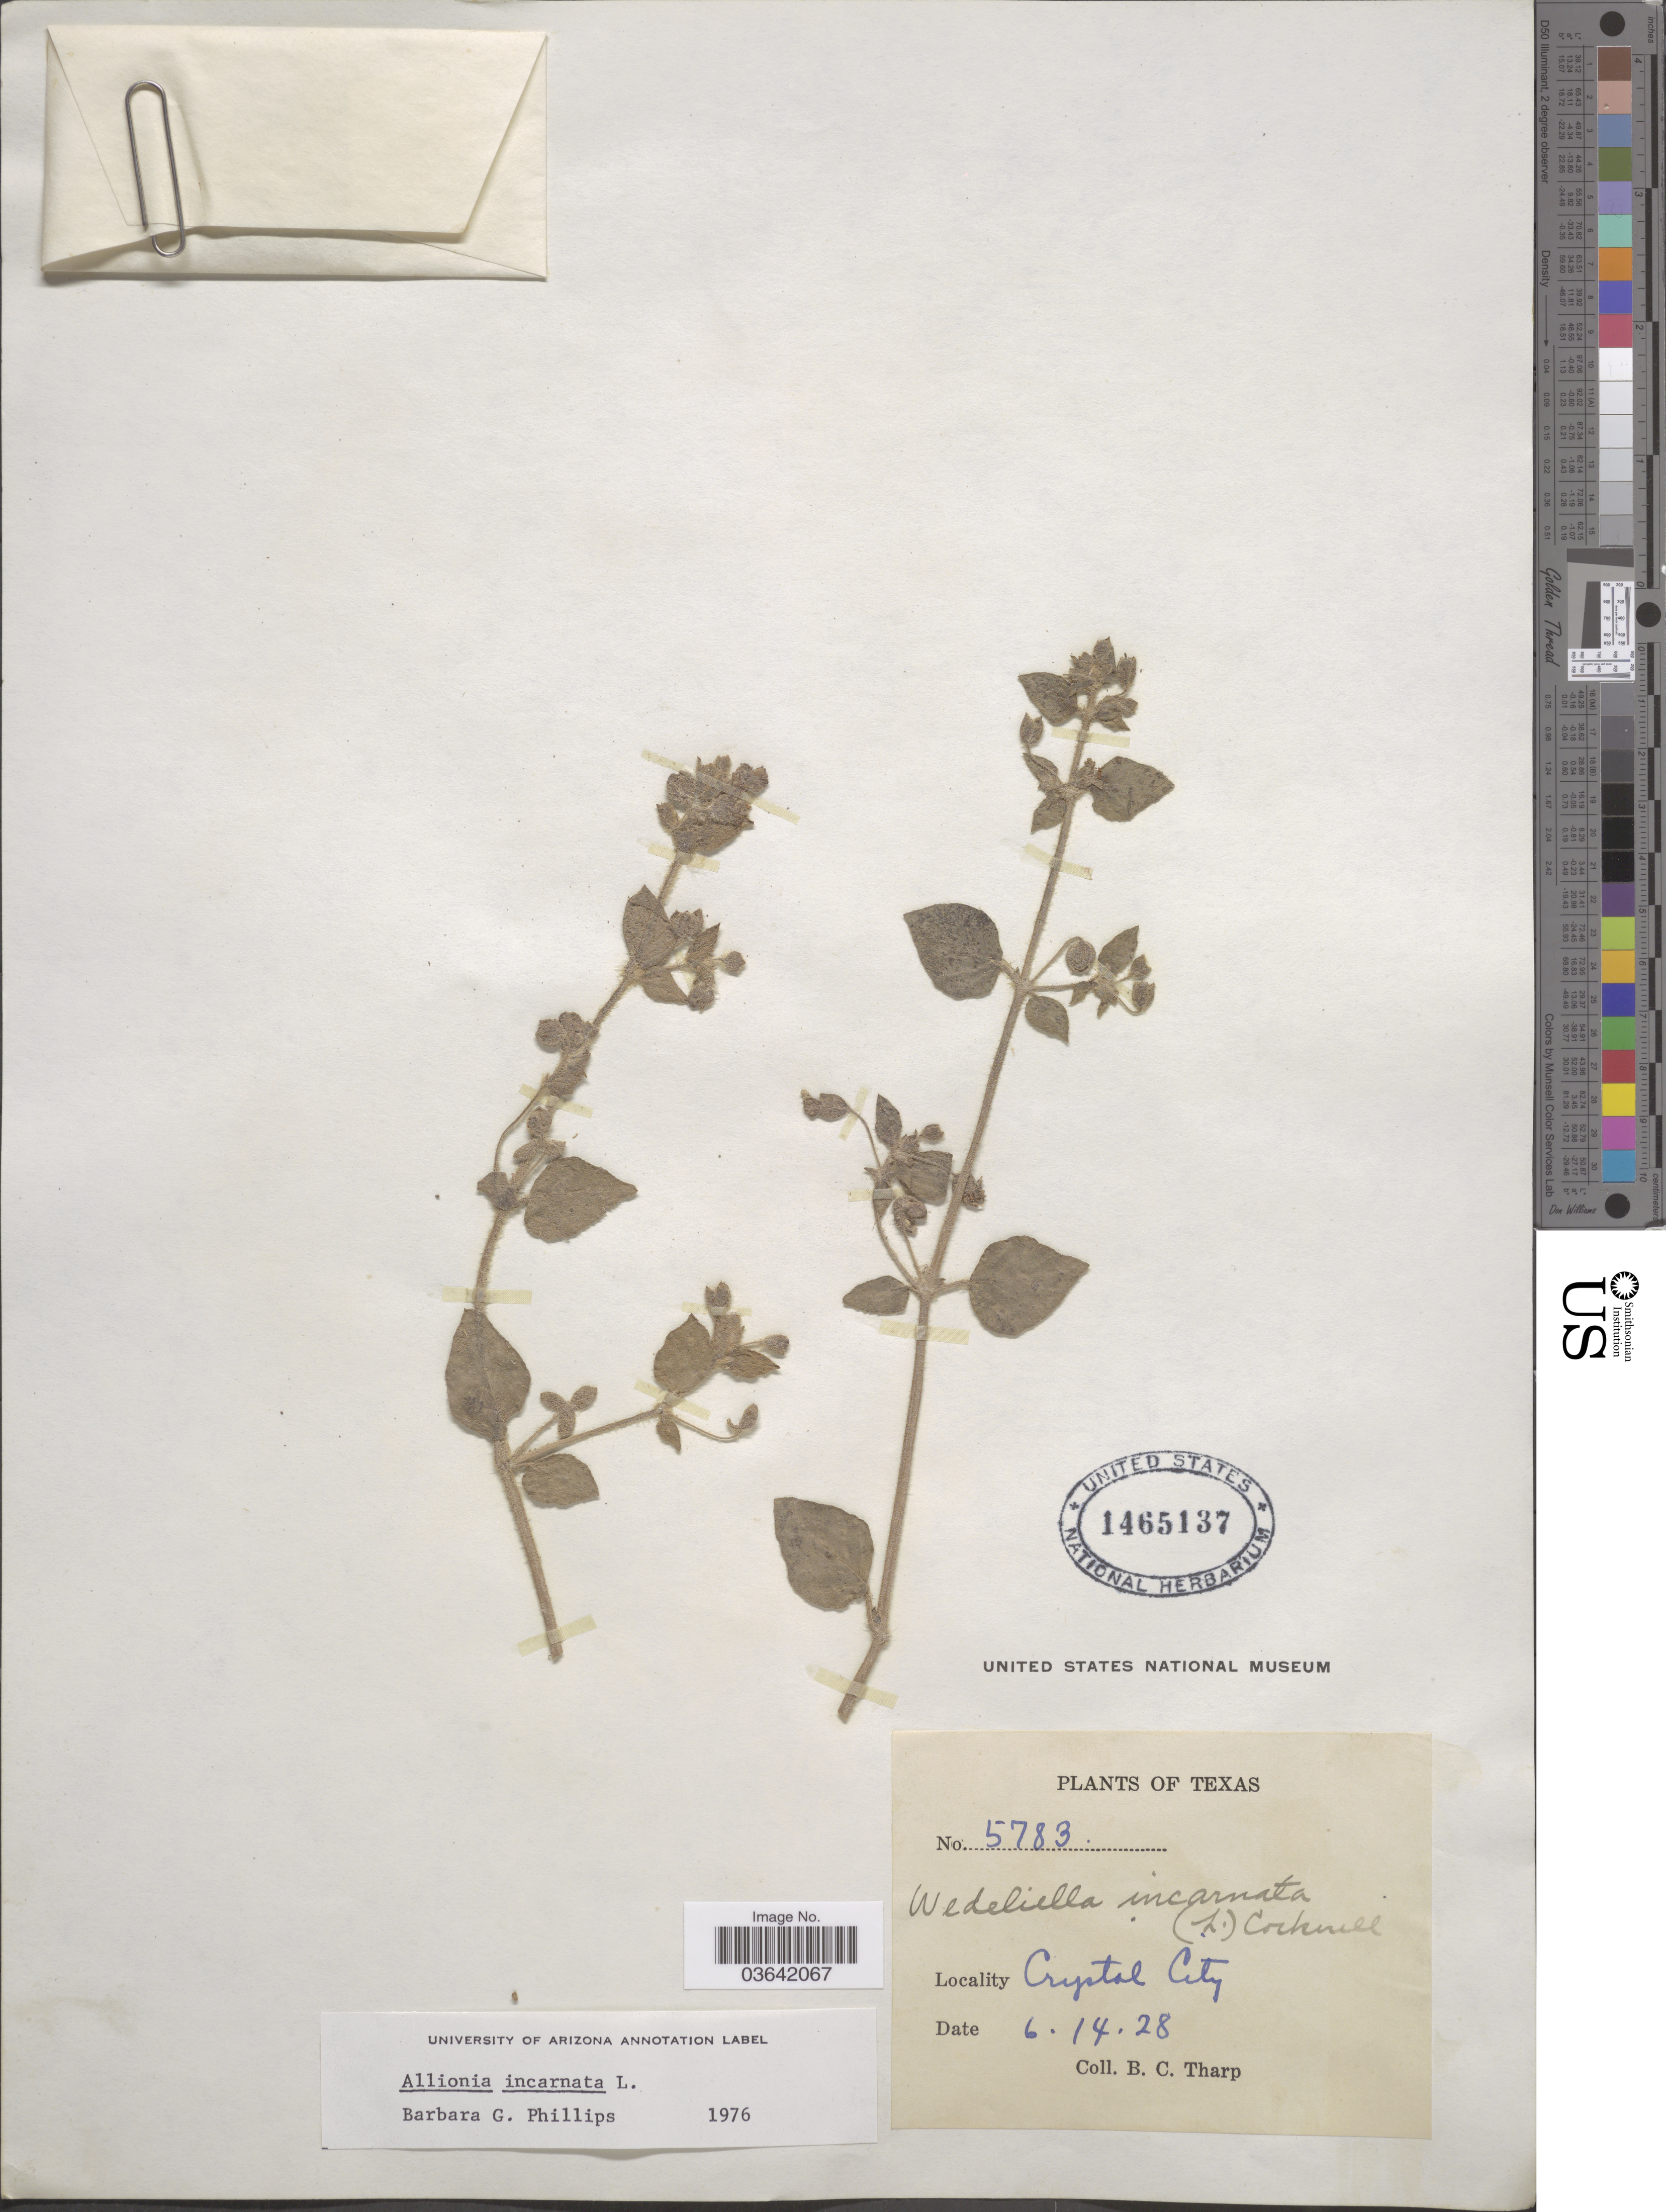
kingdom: Plantae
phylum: Tracheophyta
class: Magnoliopsida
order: Caryophyllales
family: Nyctaginaceae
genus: Allionia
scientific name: Allionia incarnata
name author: L.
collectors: B. C. Tharp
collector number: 5783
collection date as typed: Transcribed d/m/y: 14/6/28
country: United States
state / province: Texas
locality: Crystal City.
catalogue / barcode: US 1465137